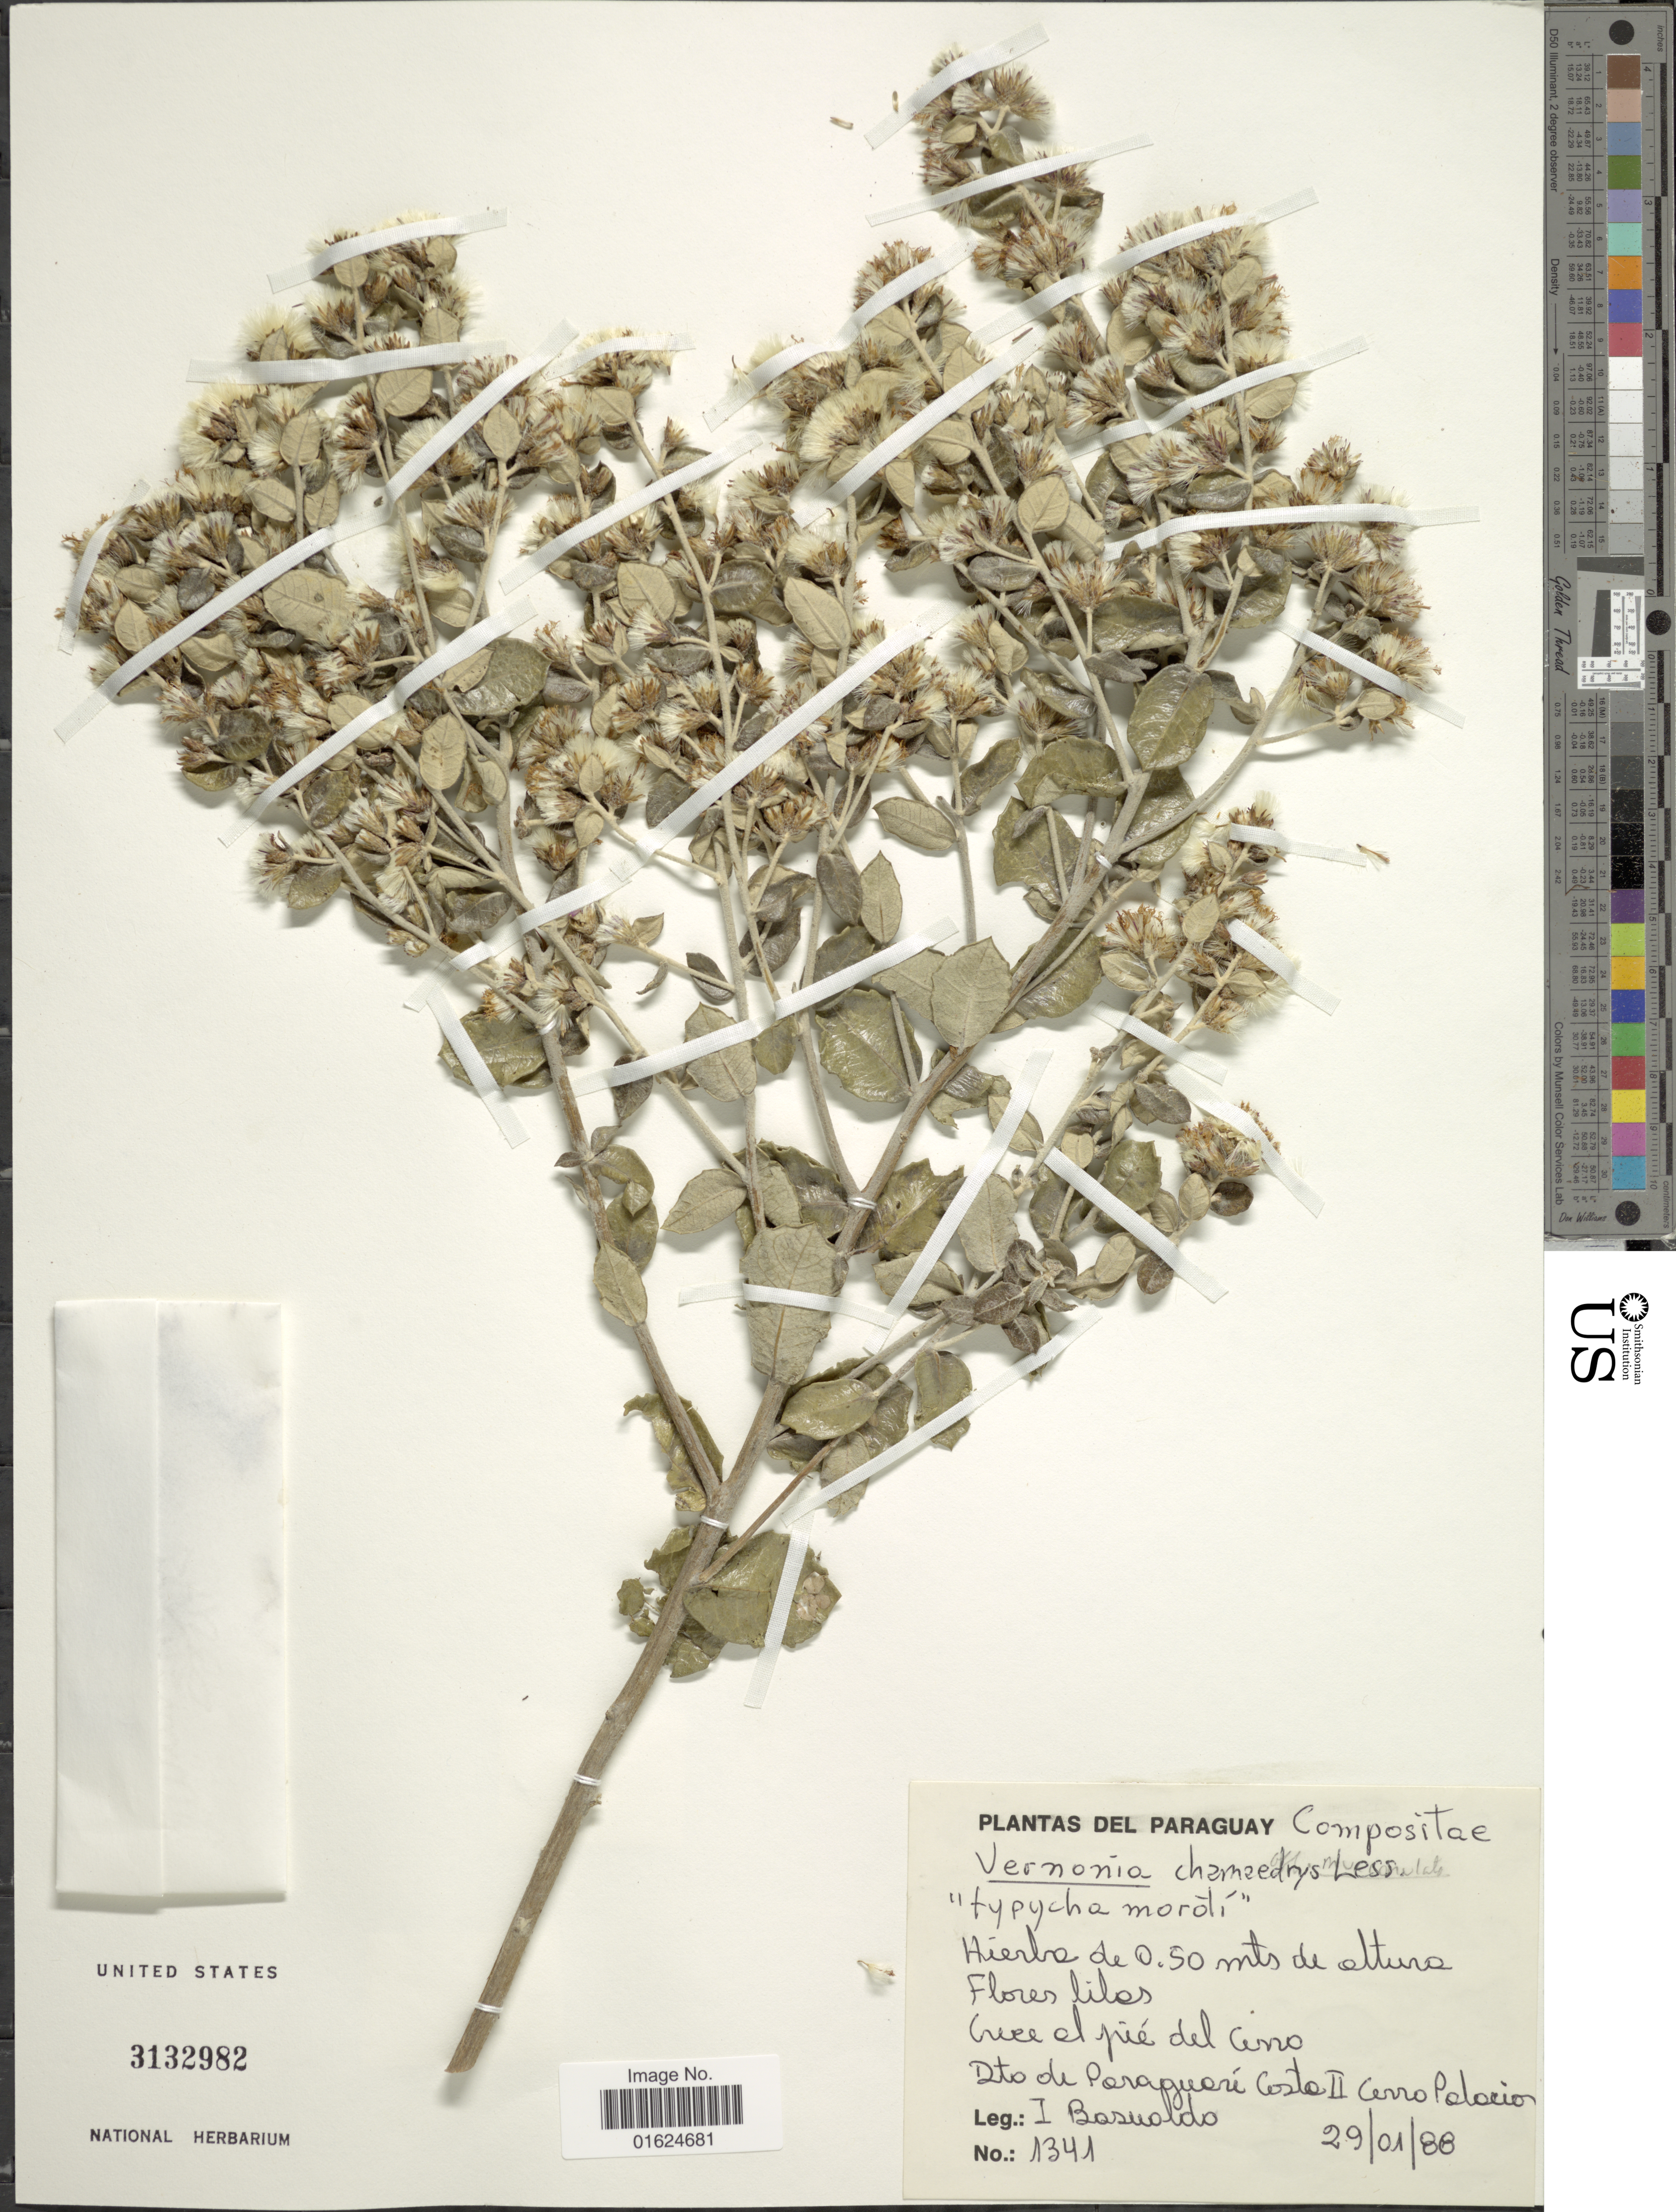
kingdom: Plantae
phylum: Tracheophyta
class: Magnoliopsida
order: Asterales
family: Asteraceae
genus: Vernonanthura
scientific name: Vernonanthura chamaedrys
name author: (Less.) H. Rob.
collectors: I. Basualdo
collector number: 1341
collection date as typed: Transcribed d/m/y: 29/1/88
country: Paraguay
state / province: Paraguari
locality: Dto de Paraguaro Costa II, cerro Palacios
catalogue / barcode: US 3132982